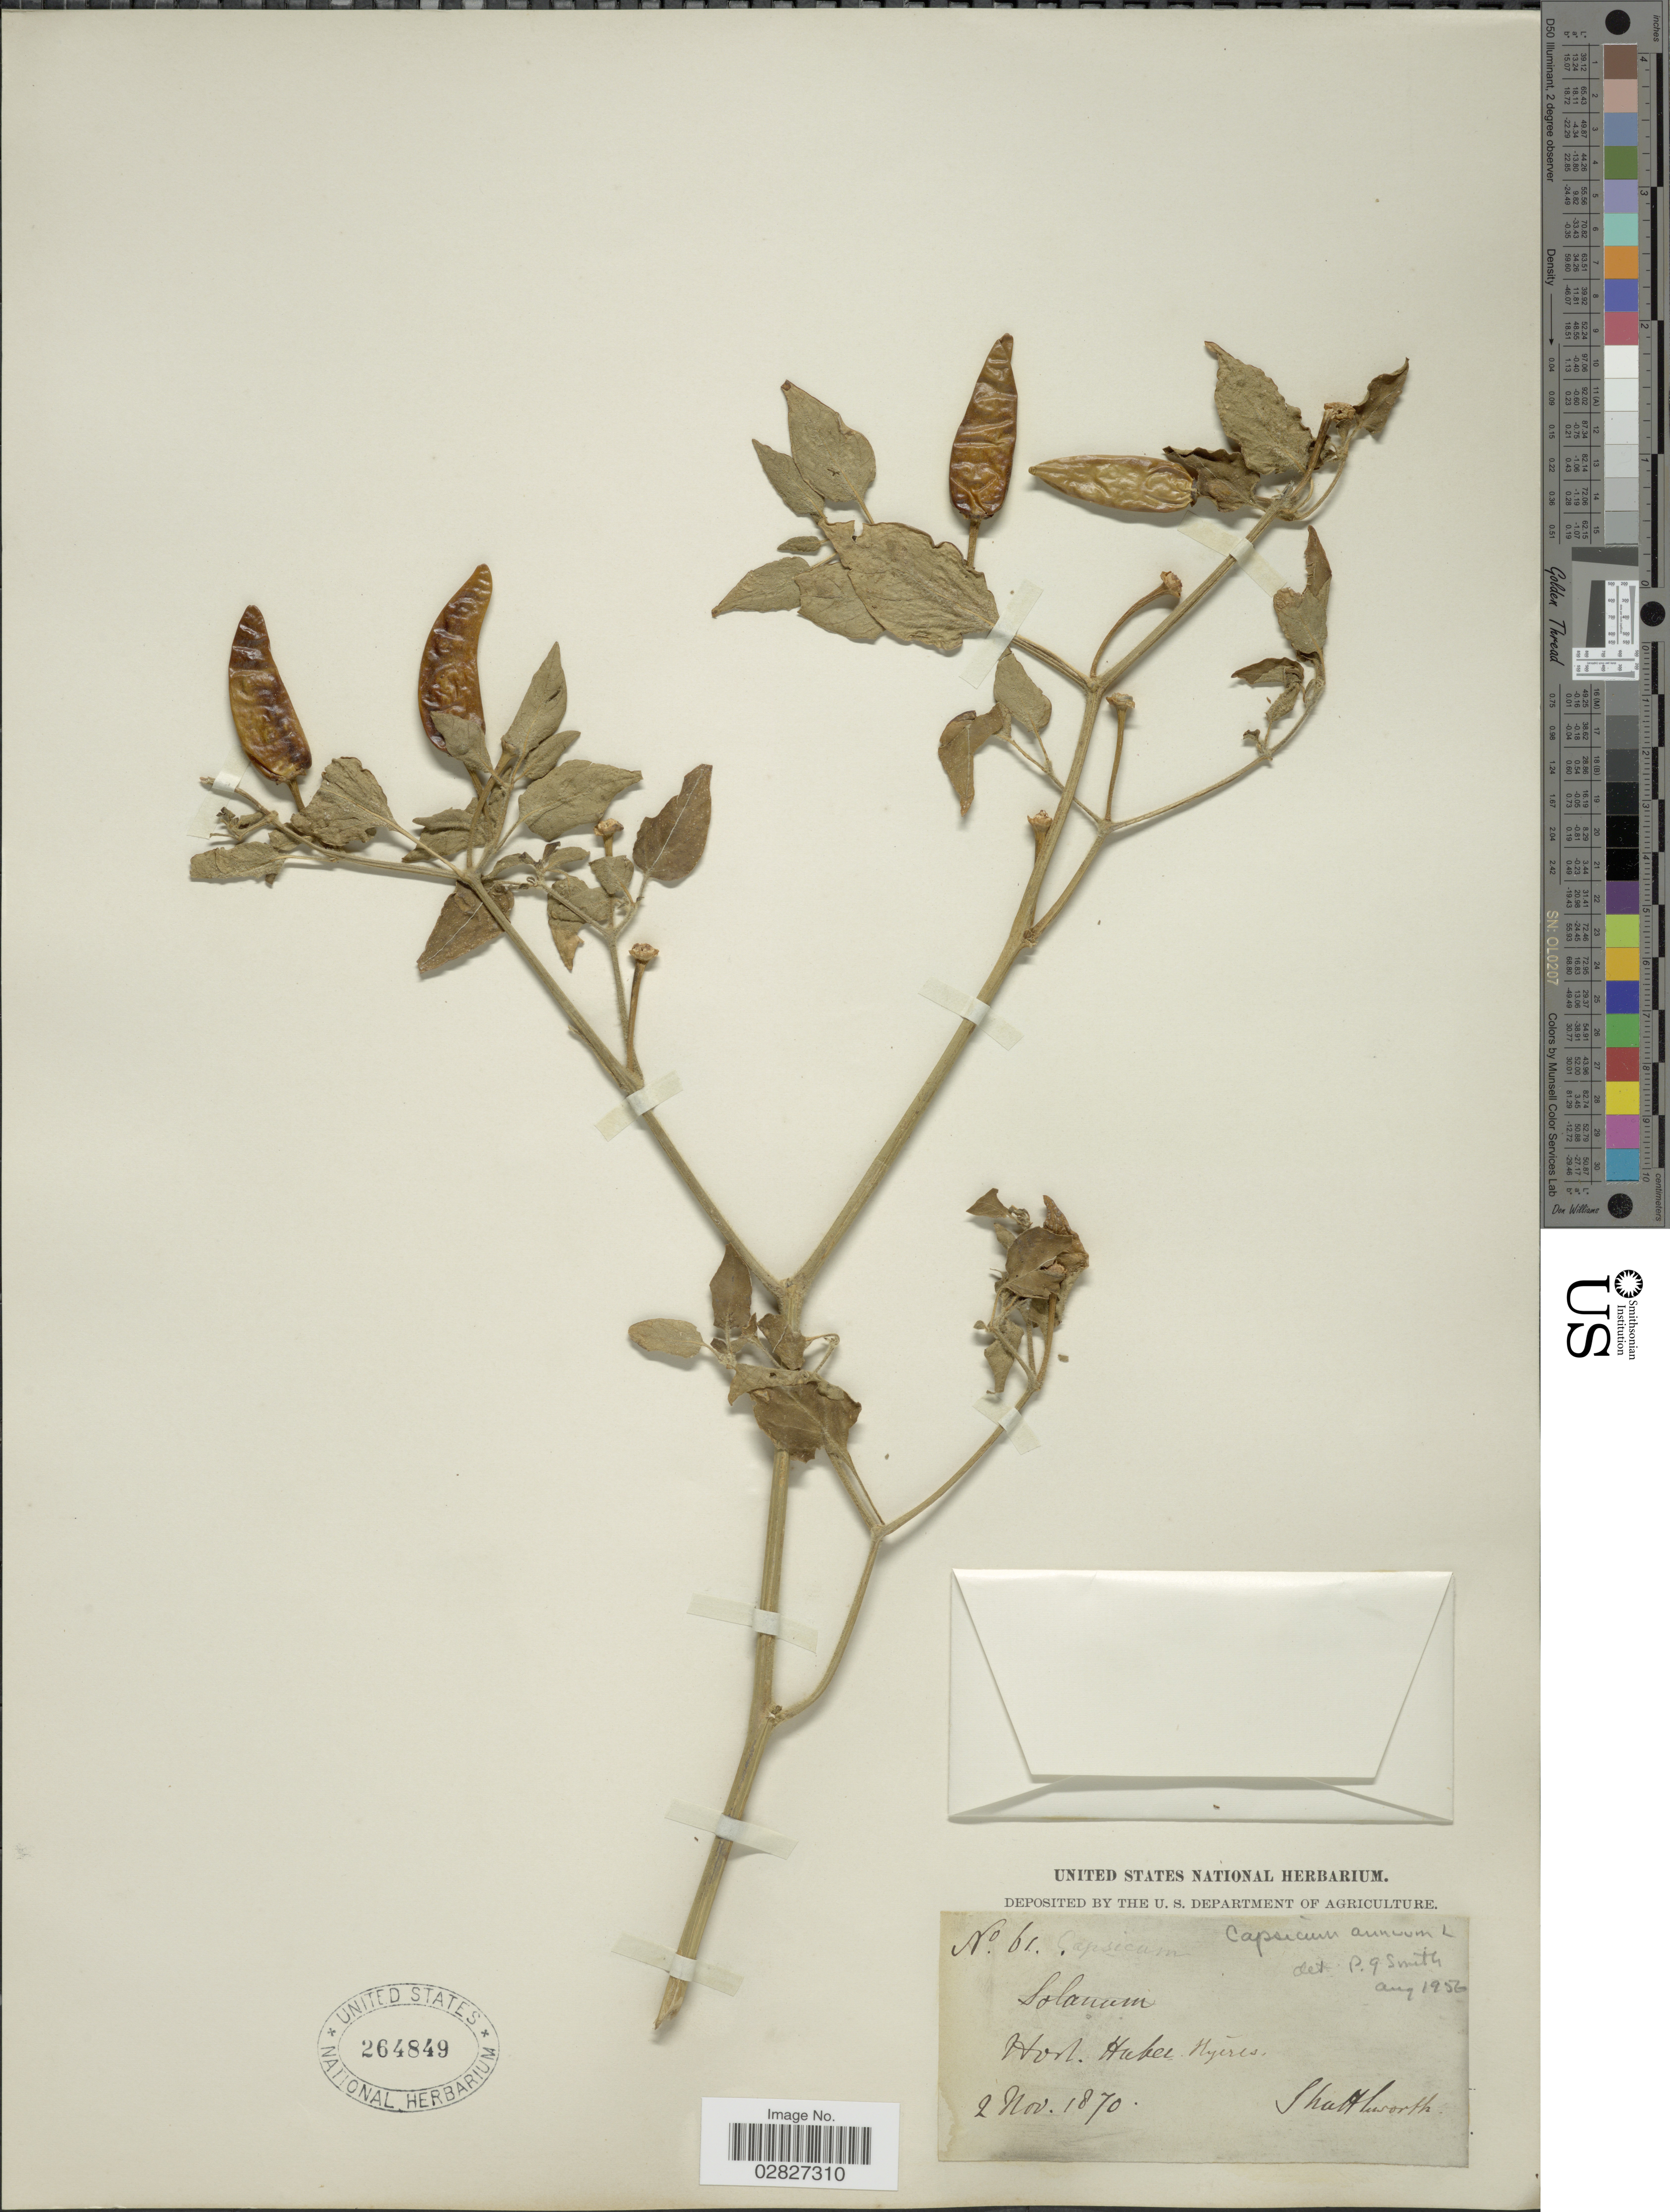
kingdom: Plantae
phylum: Tracheophyta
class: Magnoliopsida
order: Solanales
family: Solanaceae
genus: Capsicum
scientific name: Capsicum annuum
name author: L.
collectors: Shuttleworth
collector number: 61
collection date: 1870-11-02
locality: Hort. Huber Hyeres.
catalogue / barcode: US 264849